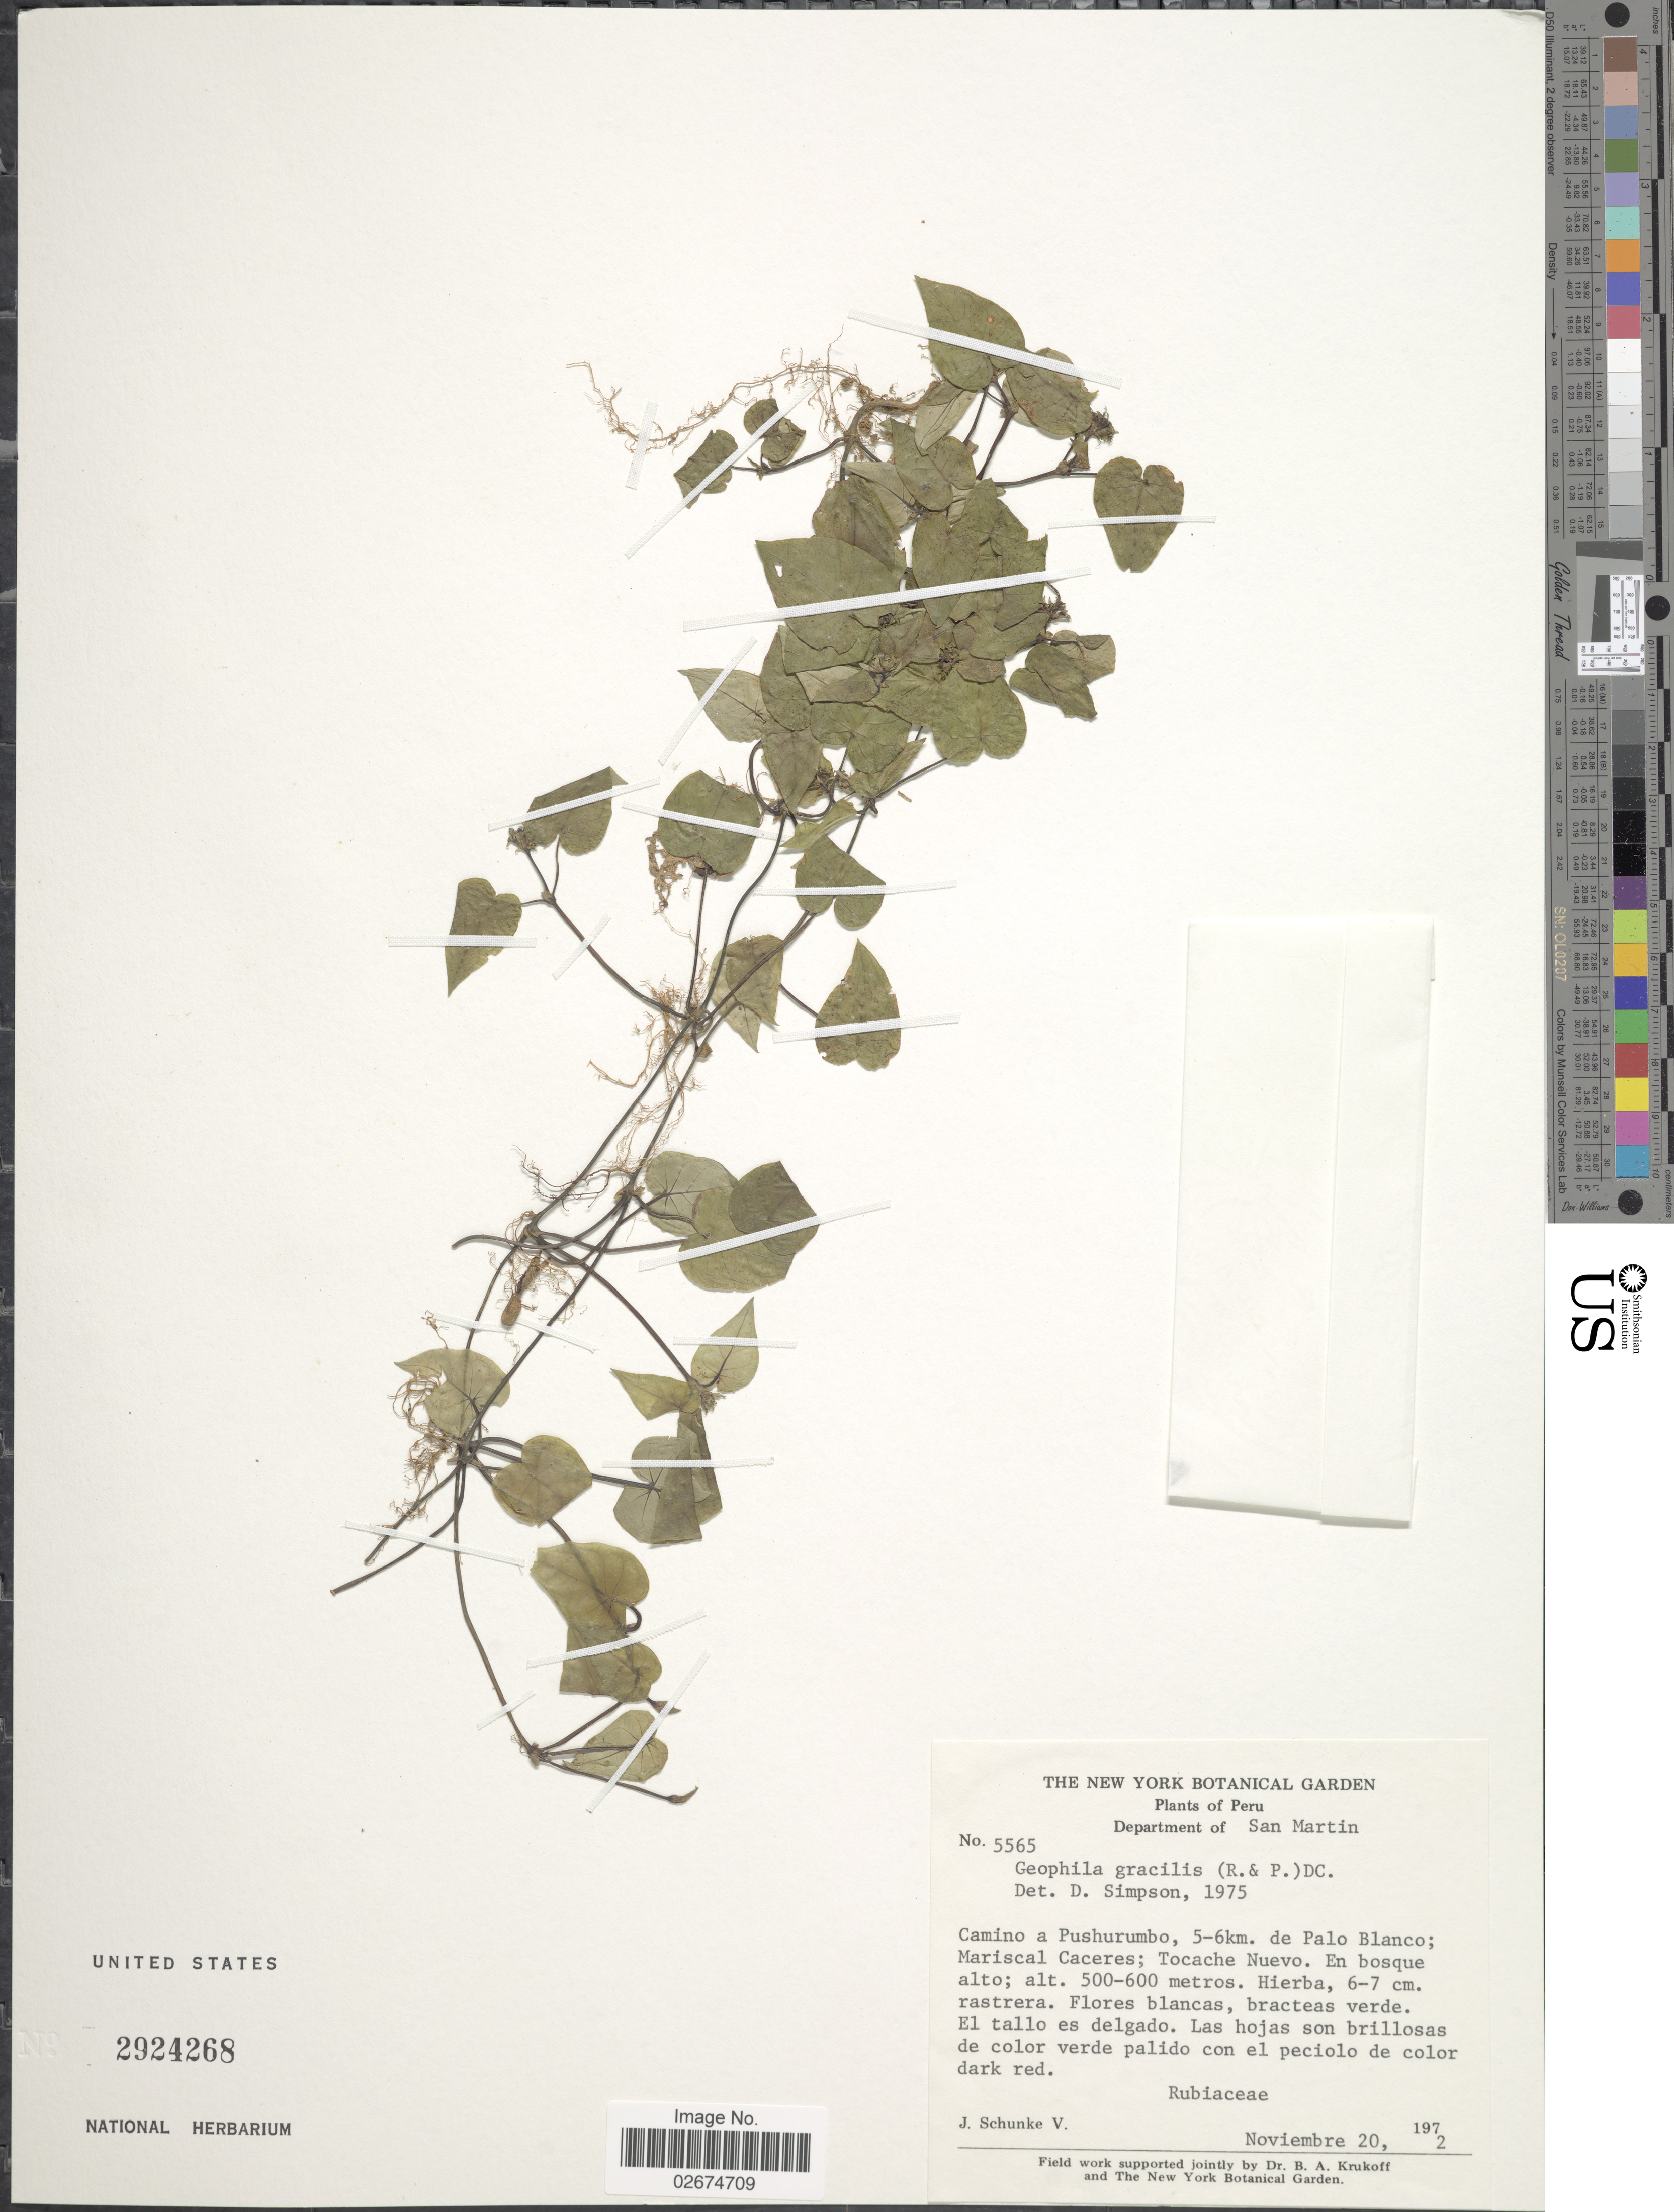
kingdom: Plantae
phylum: Tracheophyta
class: Magnoliopsida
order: Gentianales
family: Rubiaceae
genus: Geophila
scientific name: Geophila gracilis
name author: (Ruiz & Pav.) DC.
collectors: J. Schunke Vigo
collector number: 5565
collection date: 1972-11-20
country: Peru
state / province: San Martín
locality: Camino a Pushurumbo, 5-6 km. de Palo Blanco: Mariscal Caceres, Tocache Nuevo, En bosque alto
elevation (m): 500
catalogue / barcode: US 2924268